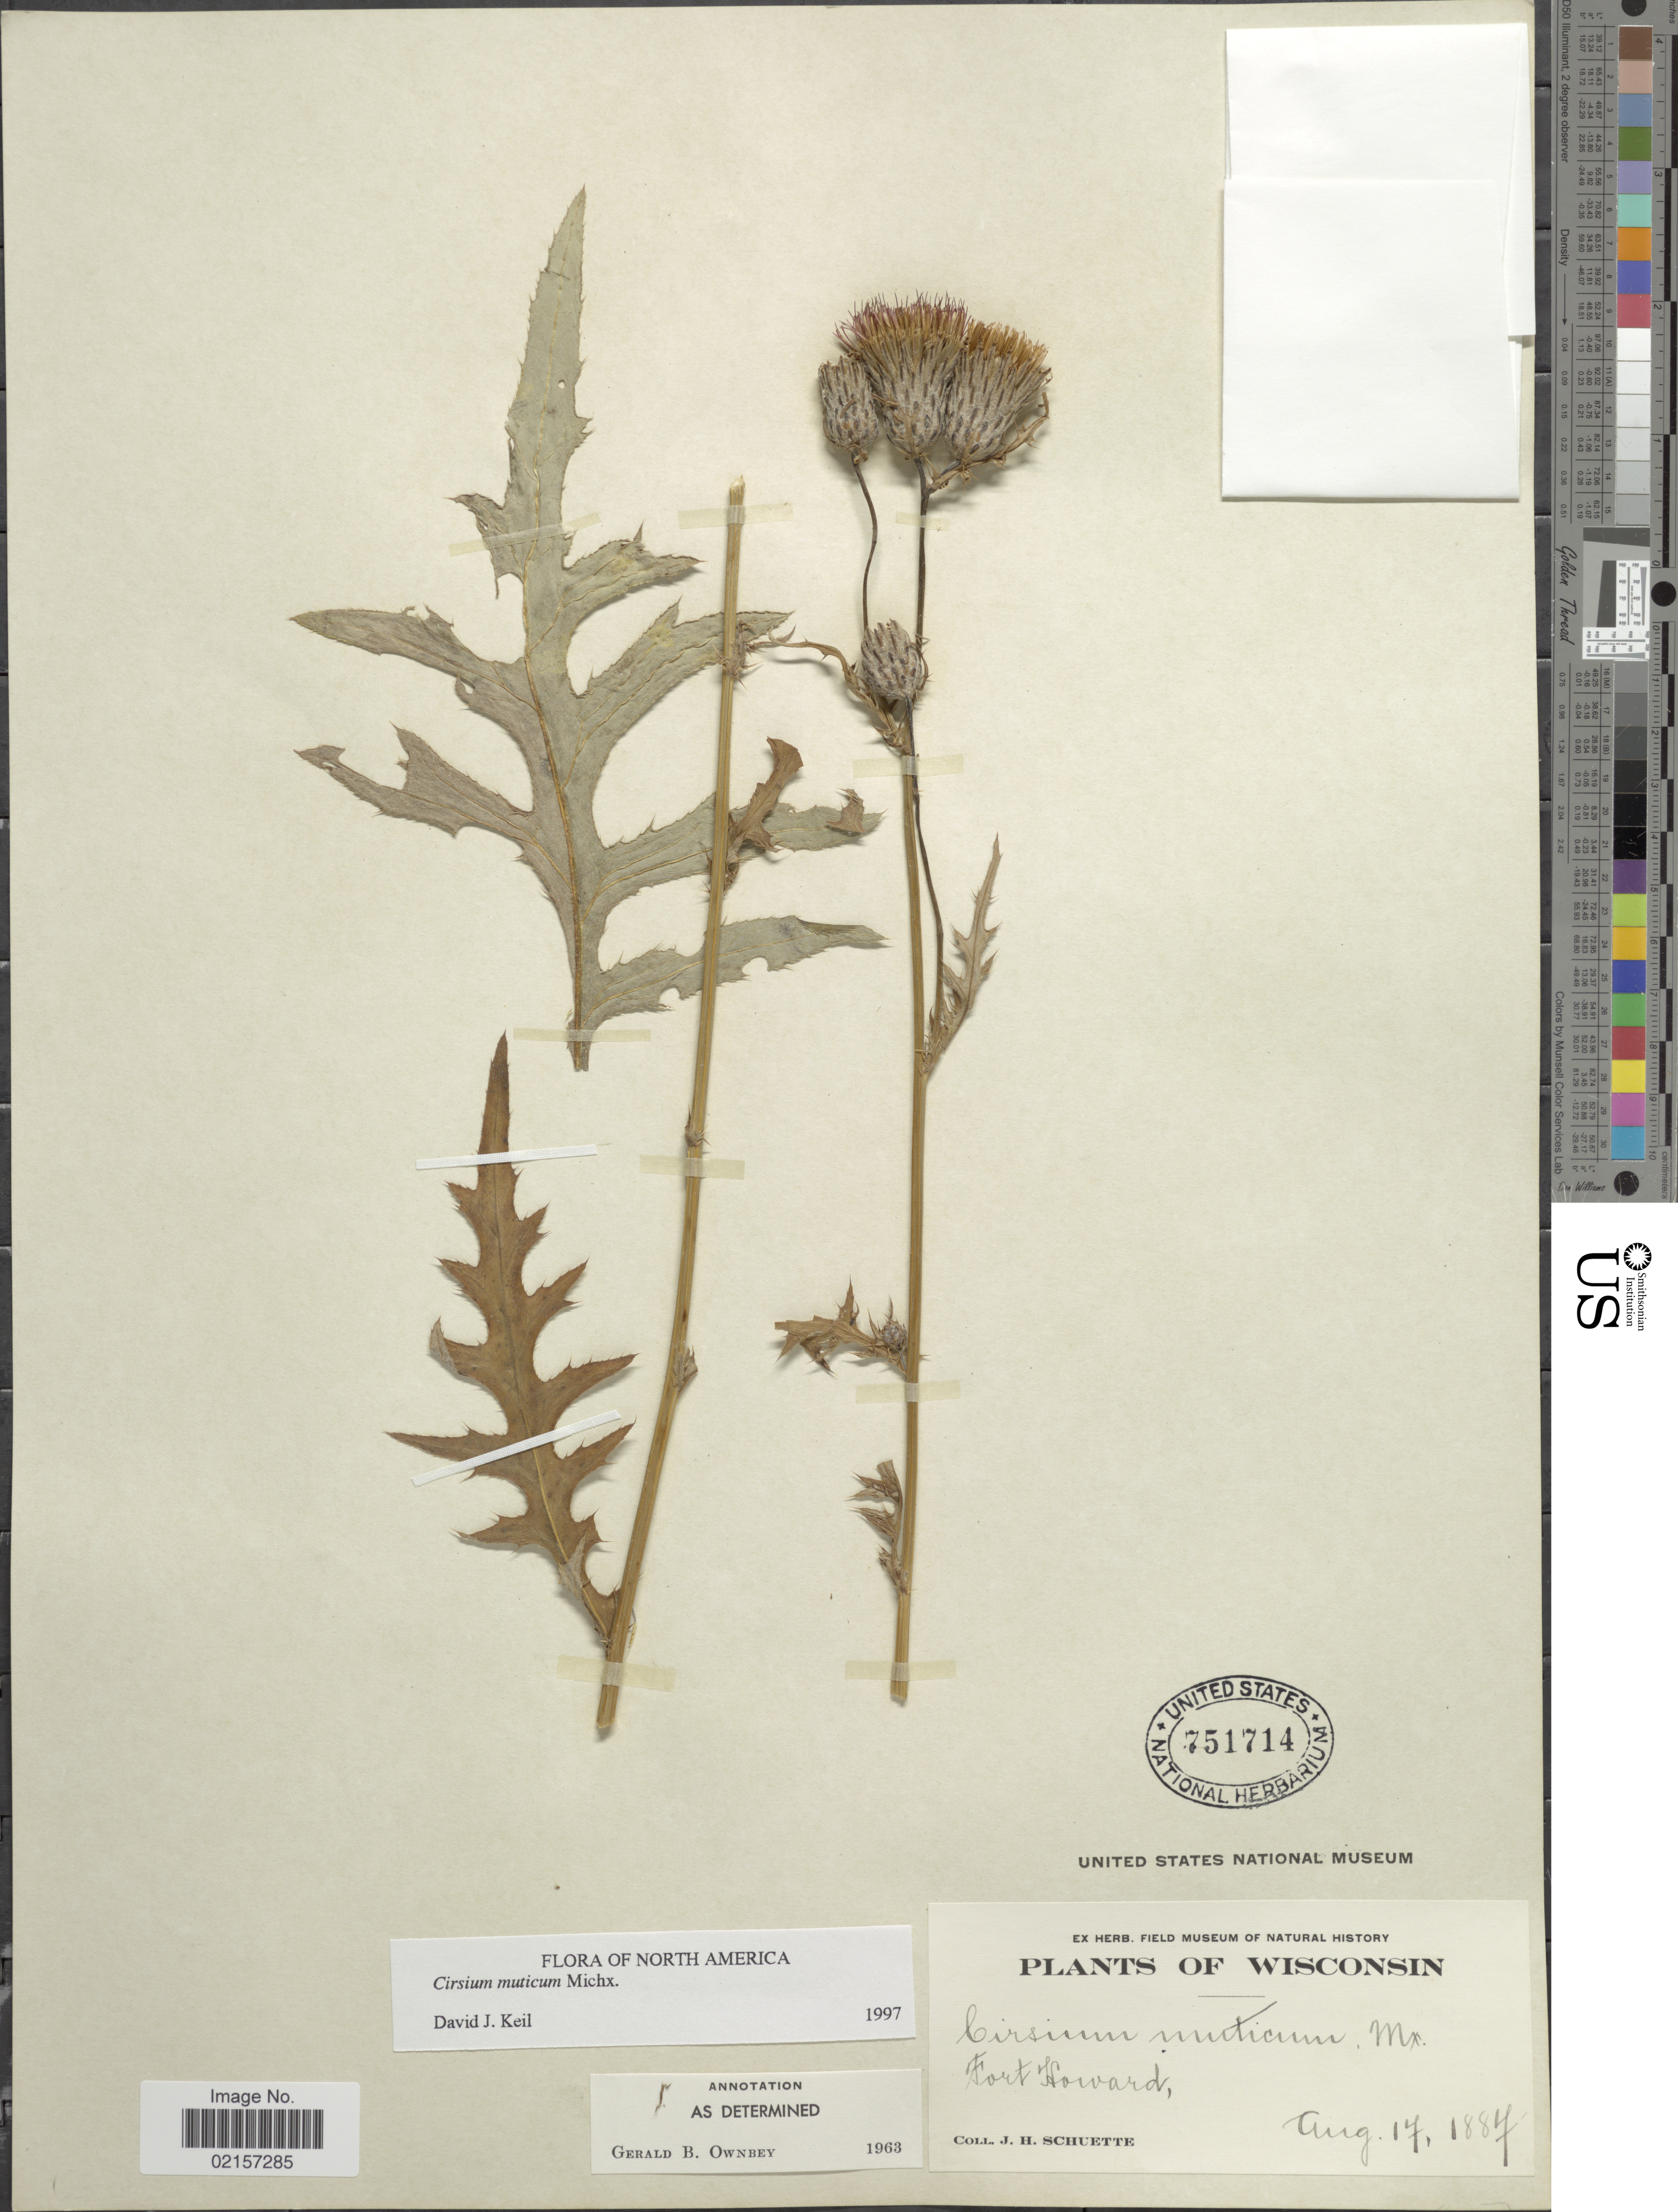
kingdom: Plantae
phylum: Tracheophyta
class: Magnoliopsida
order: Asterales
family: Asteraceae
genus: Cirsium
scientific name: Cirsium muticum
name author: Michx.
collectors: J. H. Schuette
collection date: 1887-08-17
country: United States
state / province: Wisconsin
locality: Fort Howard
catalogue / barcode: US 751714